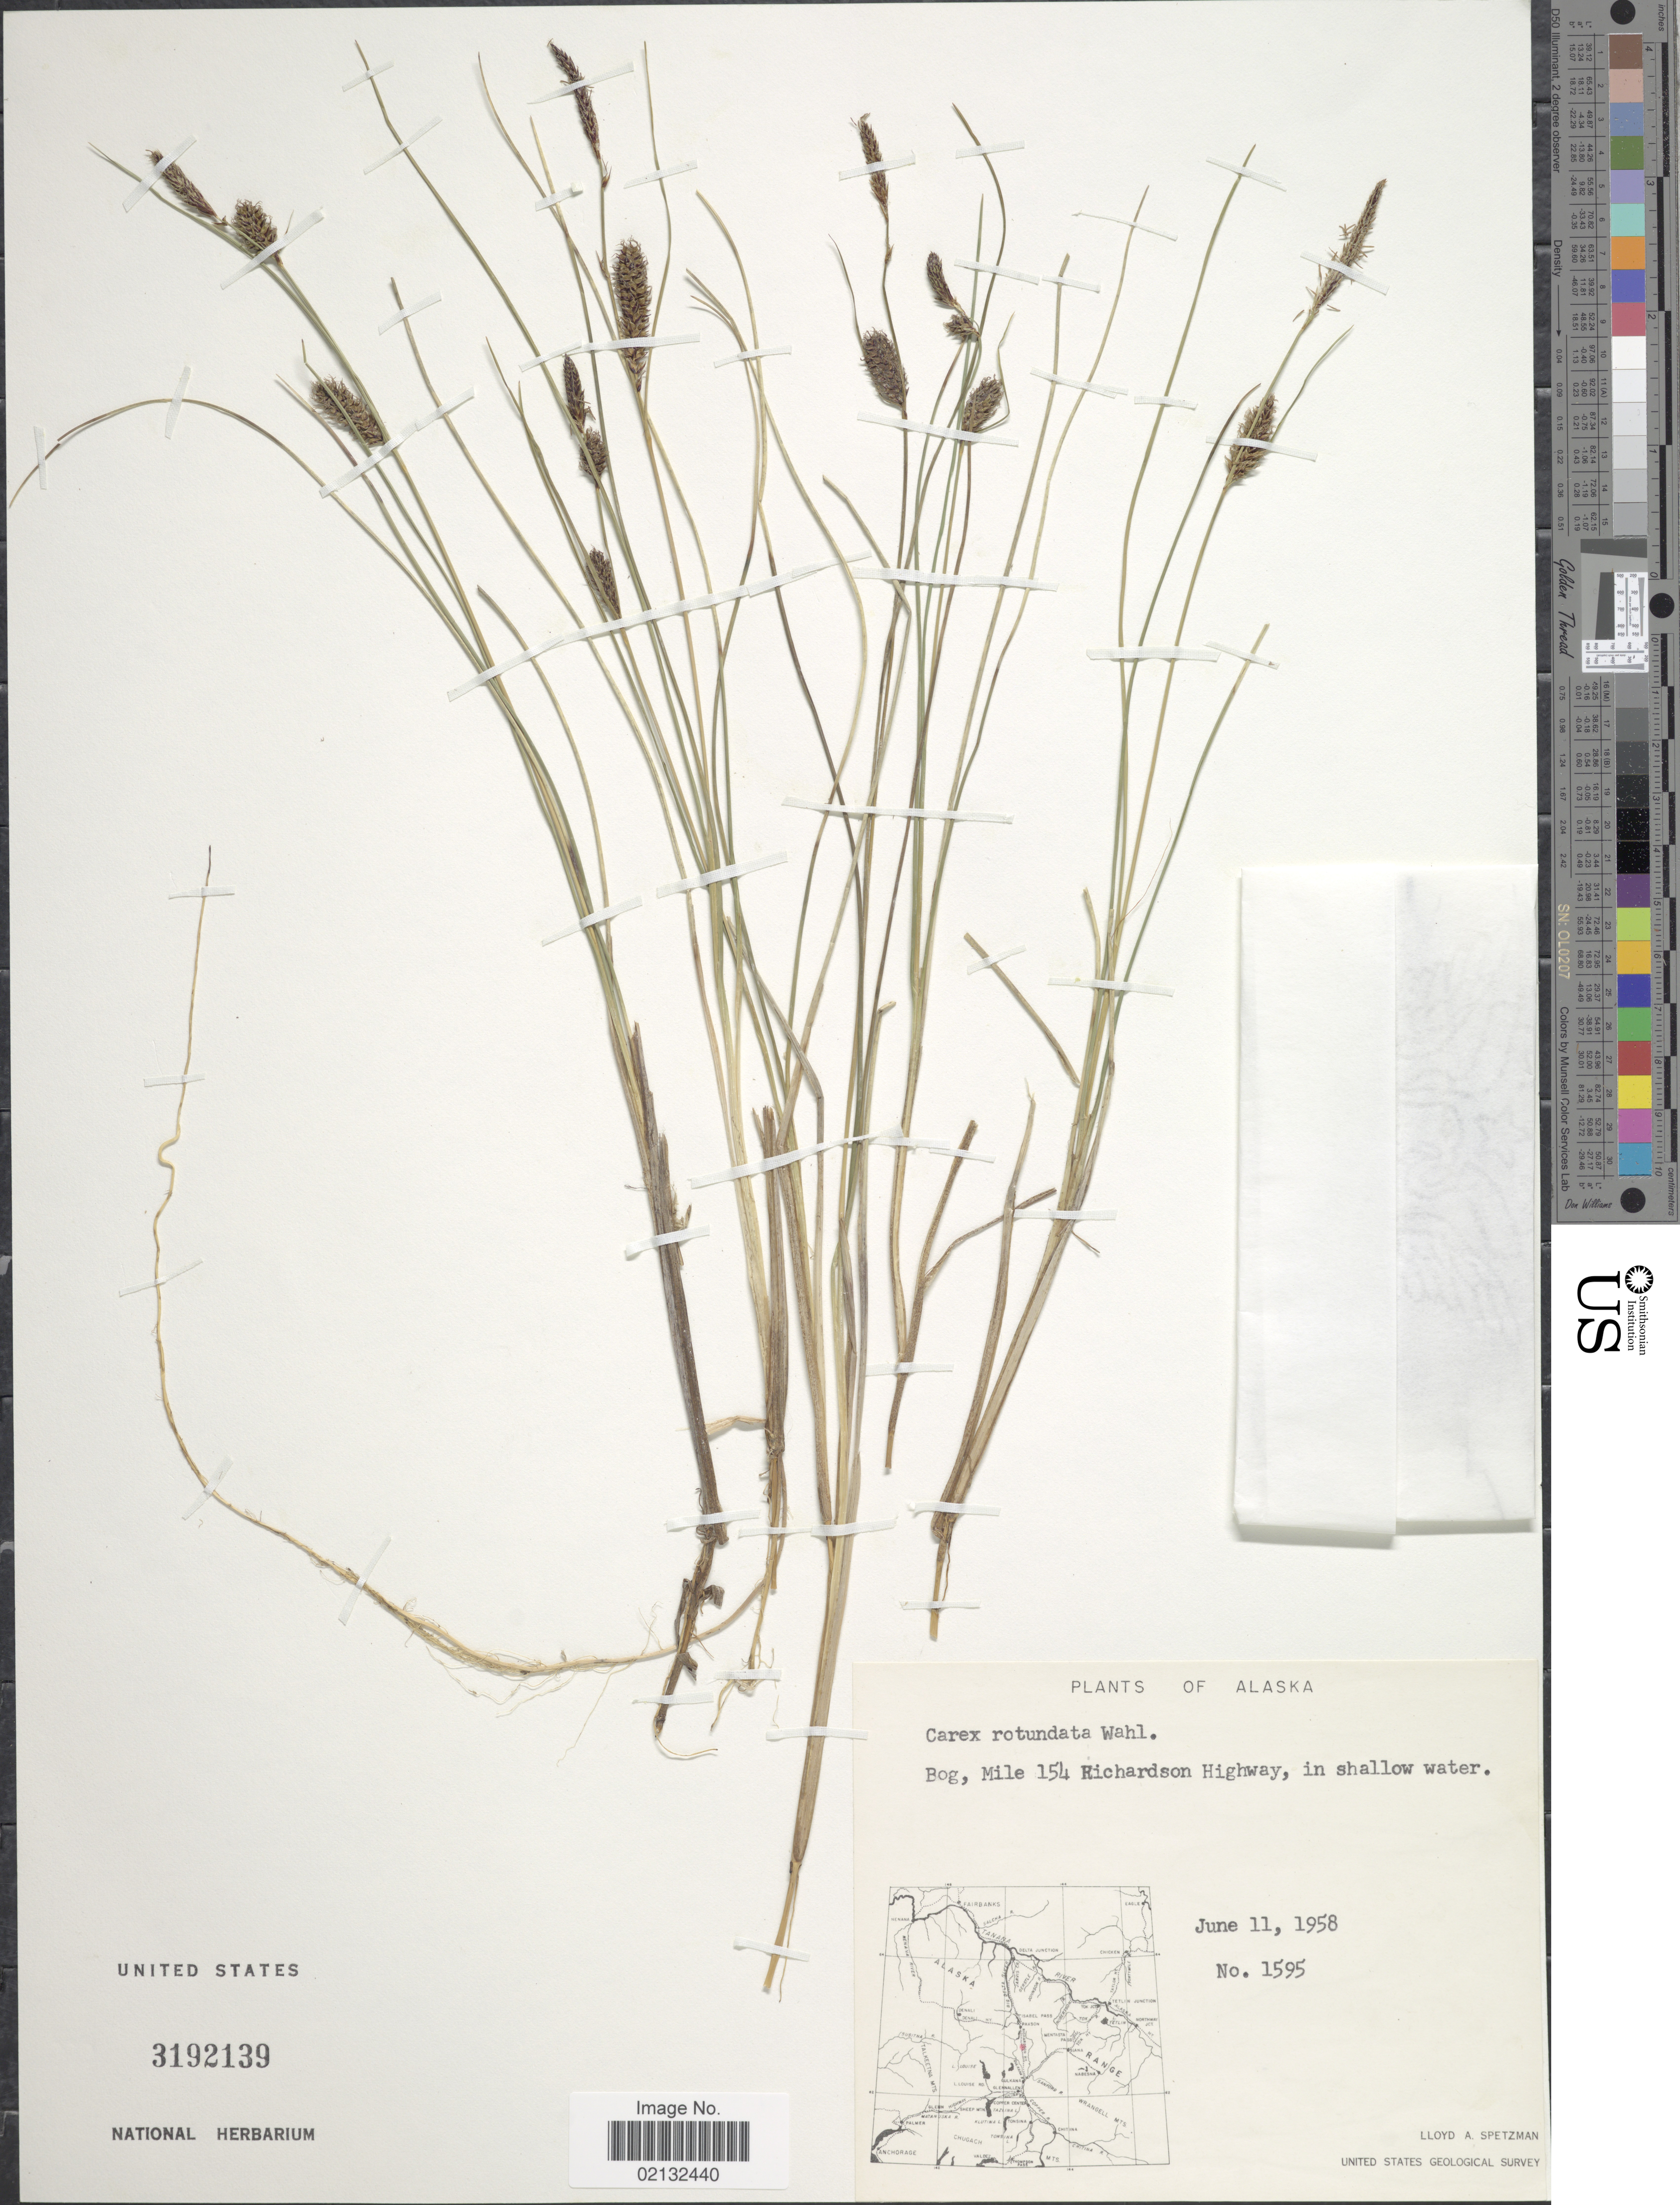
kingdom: Plantae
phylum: Tracheophyta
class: Liliopsida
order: Poales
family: Cyperaceae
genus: Carex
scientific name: Carex rotundata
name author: Wahlenb.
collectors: L. Spetzman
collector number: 1595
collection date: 1958-06-11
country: United States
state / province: Alaska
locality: Bog, Mile 154 Richardson Highway, in shallow water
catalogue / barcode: US 3192139